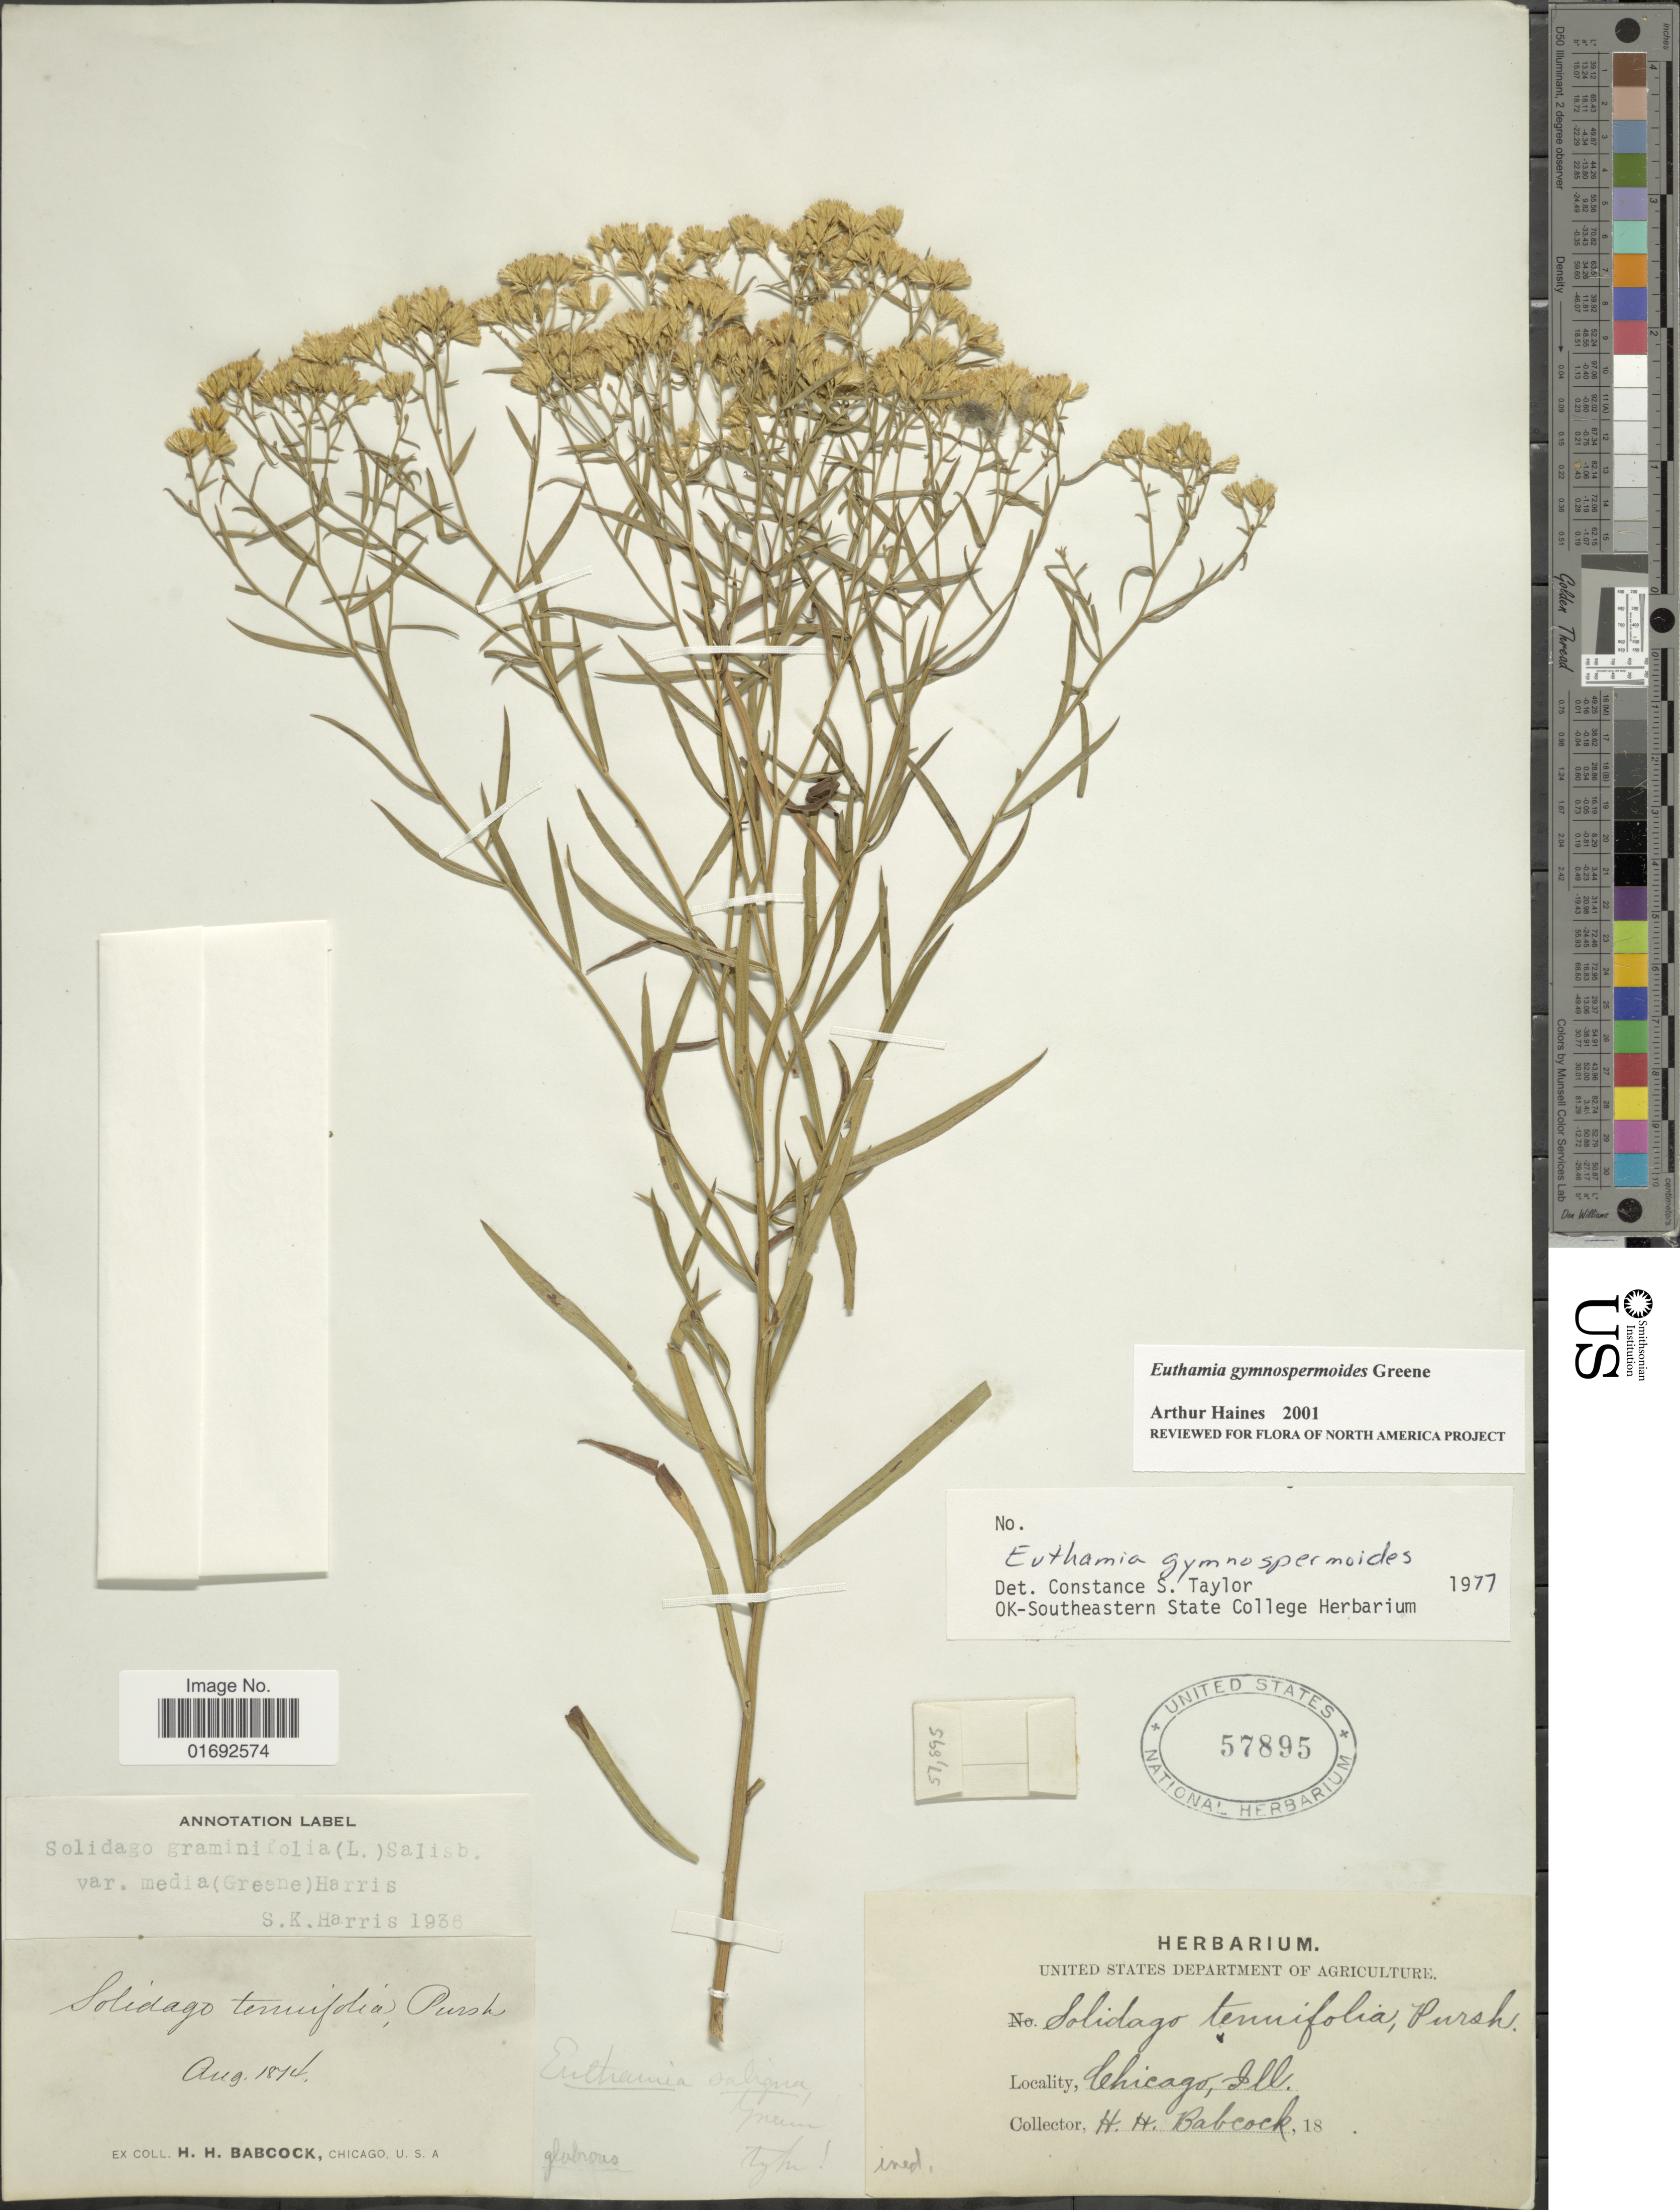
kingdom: Plantae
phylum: Tracheophyta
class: Magnoliopsida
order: Asterales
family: Asteraceae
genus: Euthamia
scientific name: Euthamia gymnospermoides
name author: Greene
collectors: H. Babcock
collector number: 57895?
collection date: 1874-08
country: United States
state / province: Illinois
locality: Chicago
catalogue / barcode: US 57895